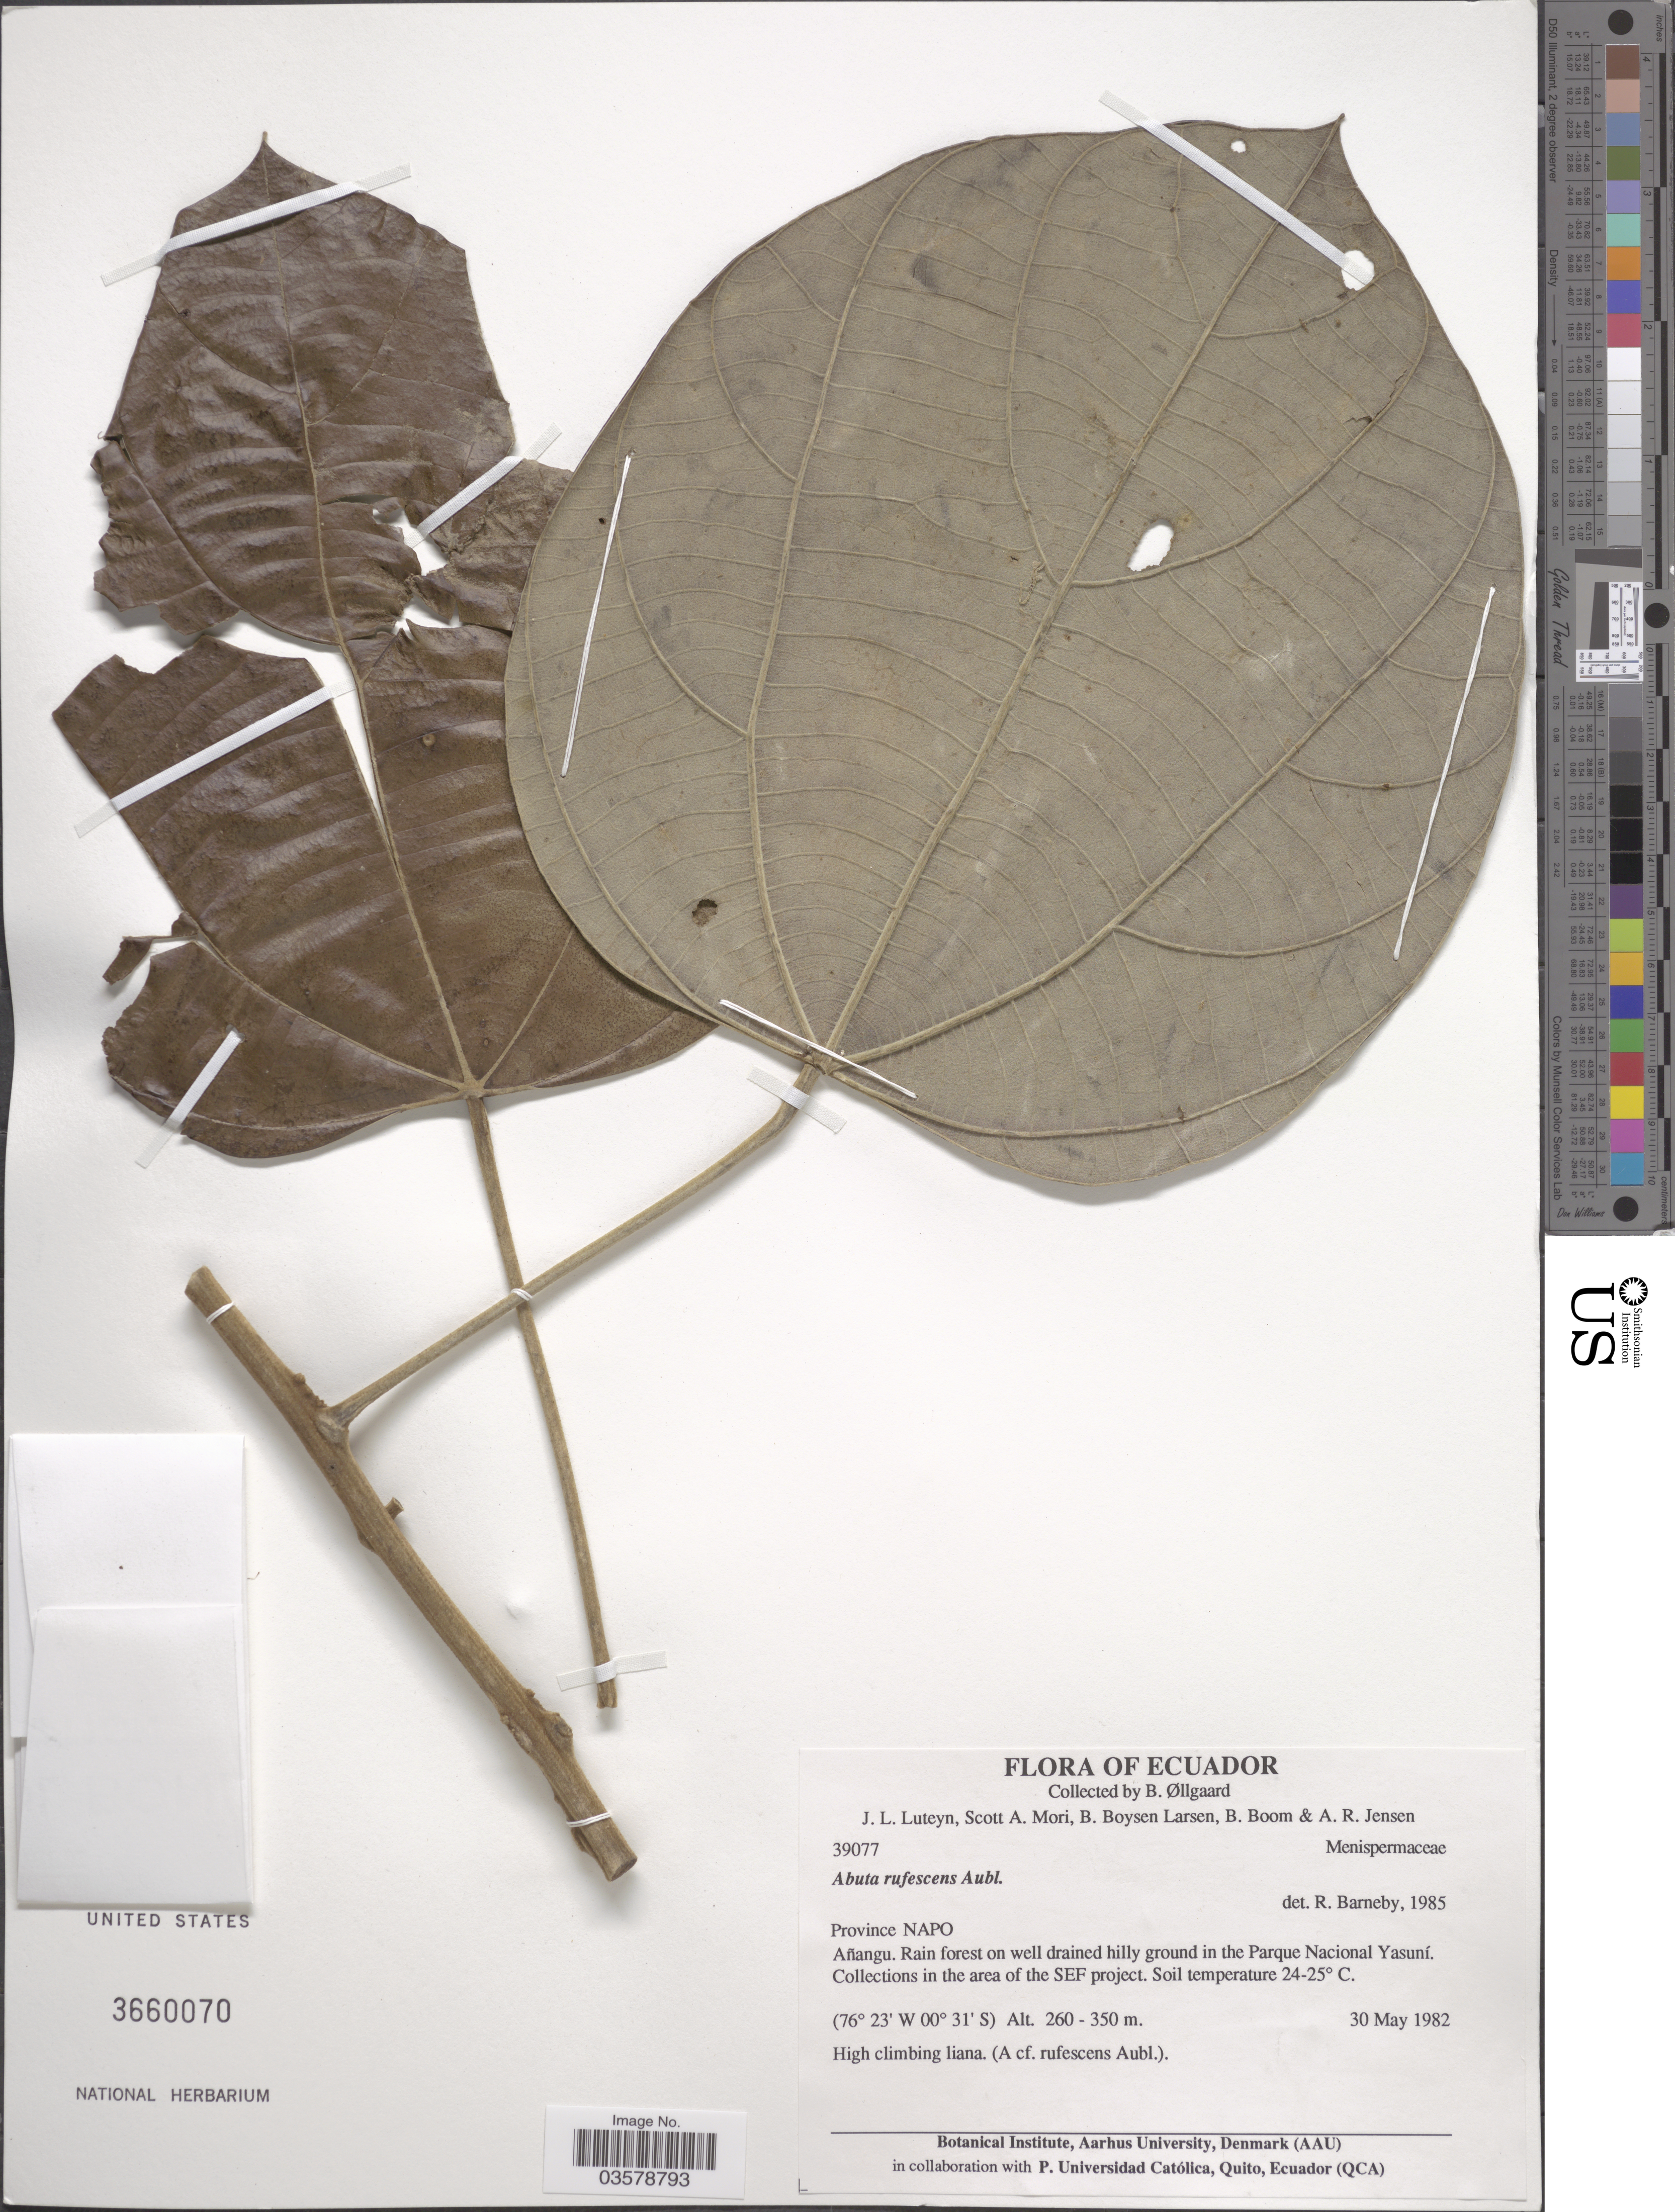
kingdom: Plantae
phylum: Tracheophyta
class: Magnoliopsida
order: Ranunculales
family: Menispermaceae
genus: Abuta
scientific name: Abuta rufescens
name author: Aubl.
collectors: B. Øllgaard, J. Luteyn, S. Mori, B. Boysen Larsen & et al.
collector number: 39077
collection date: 1982-05-30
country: Ecuador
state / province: Napo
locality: Añangu. Rain forest on well drained hilly ground in the Parque Nacional Yasuní. Collections in the area of the SEF project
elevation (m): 260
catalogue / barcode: US 3660070